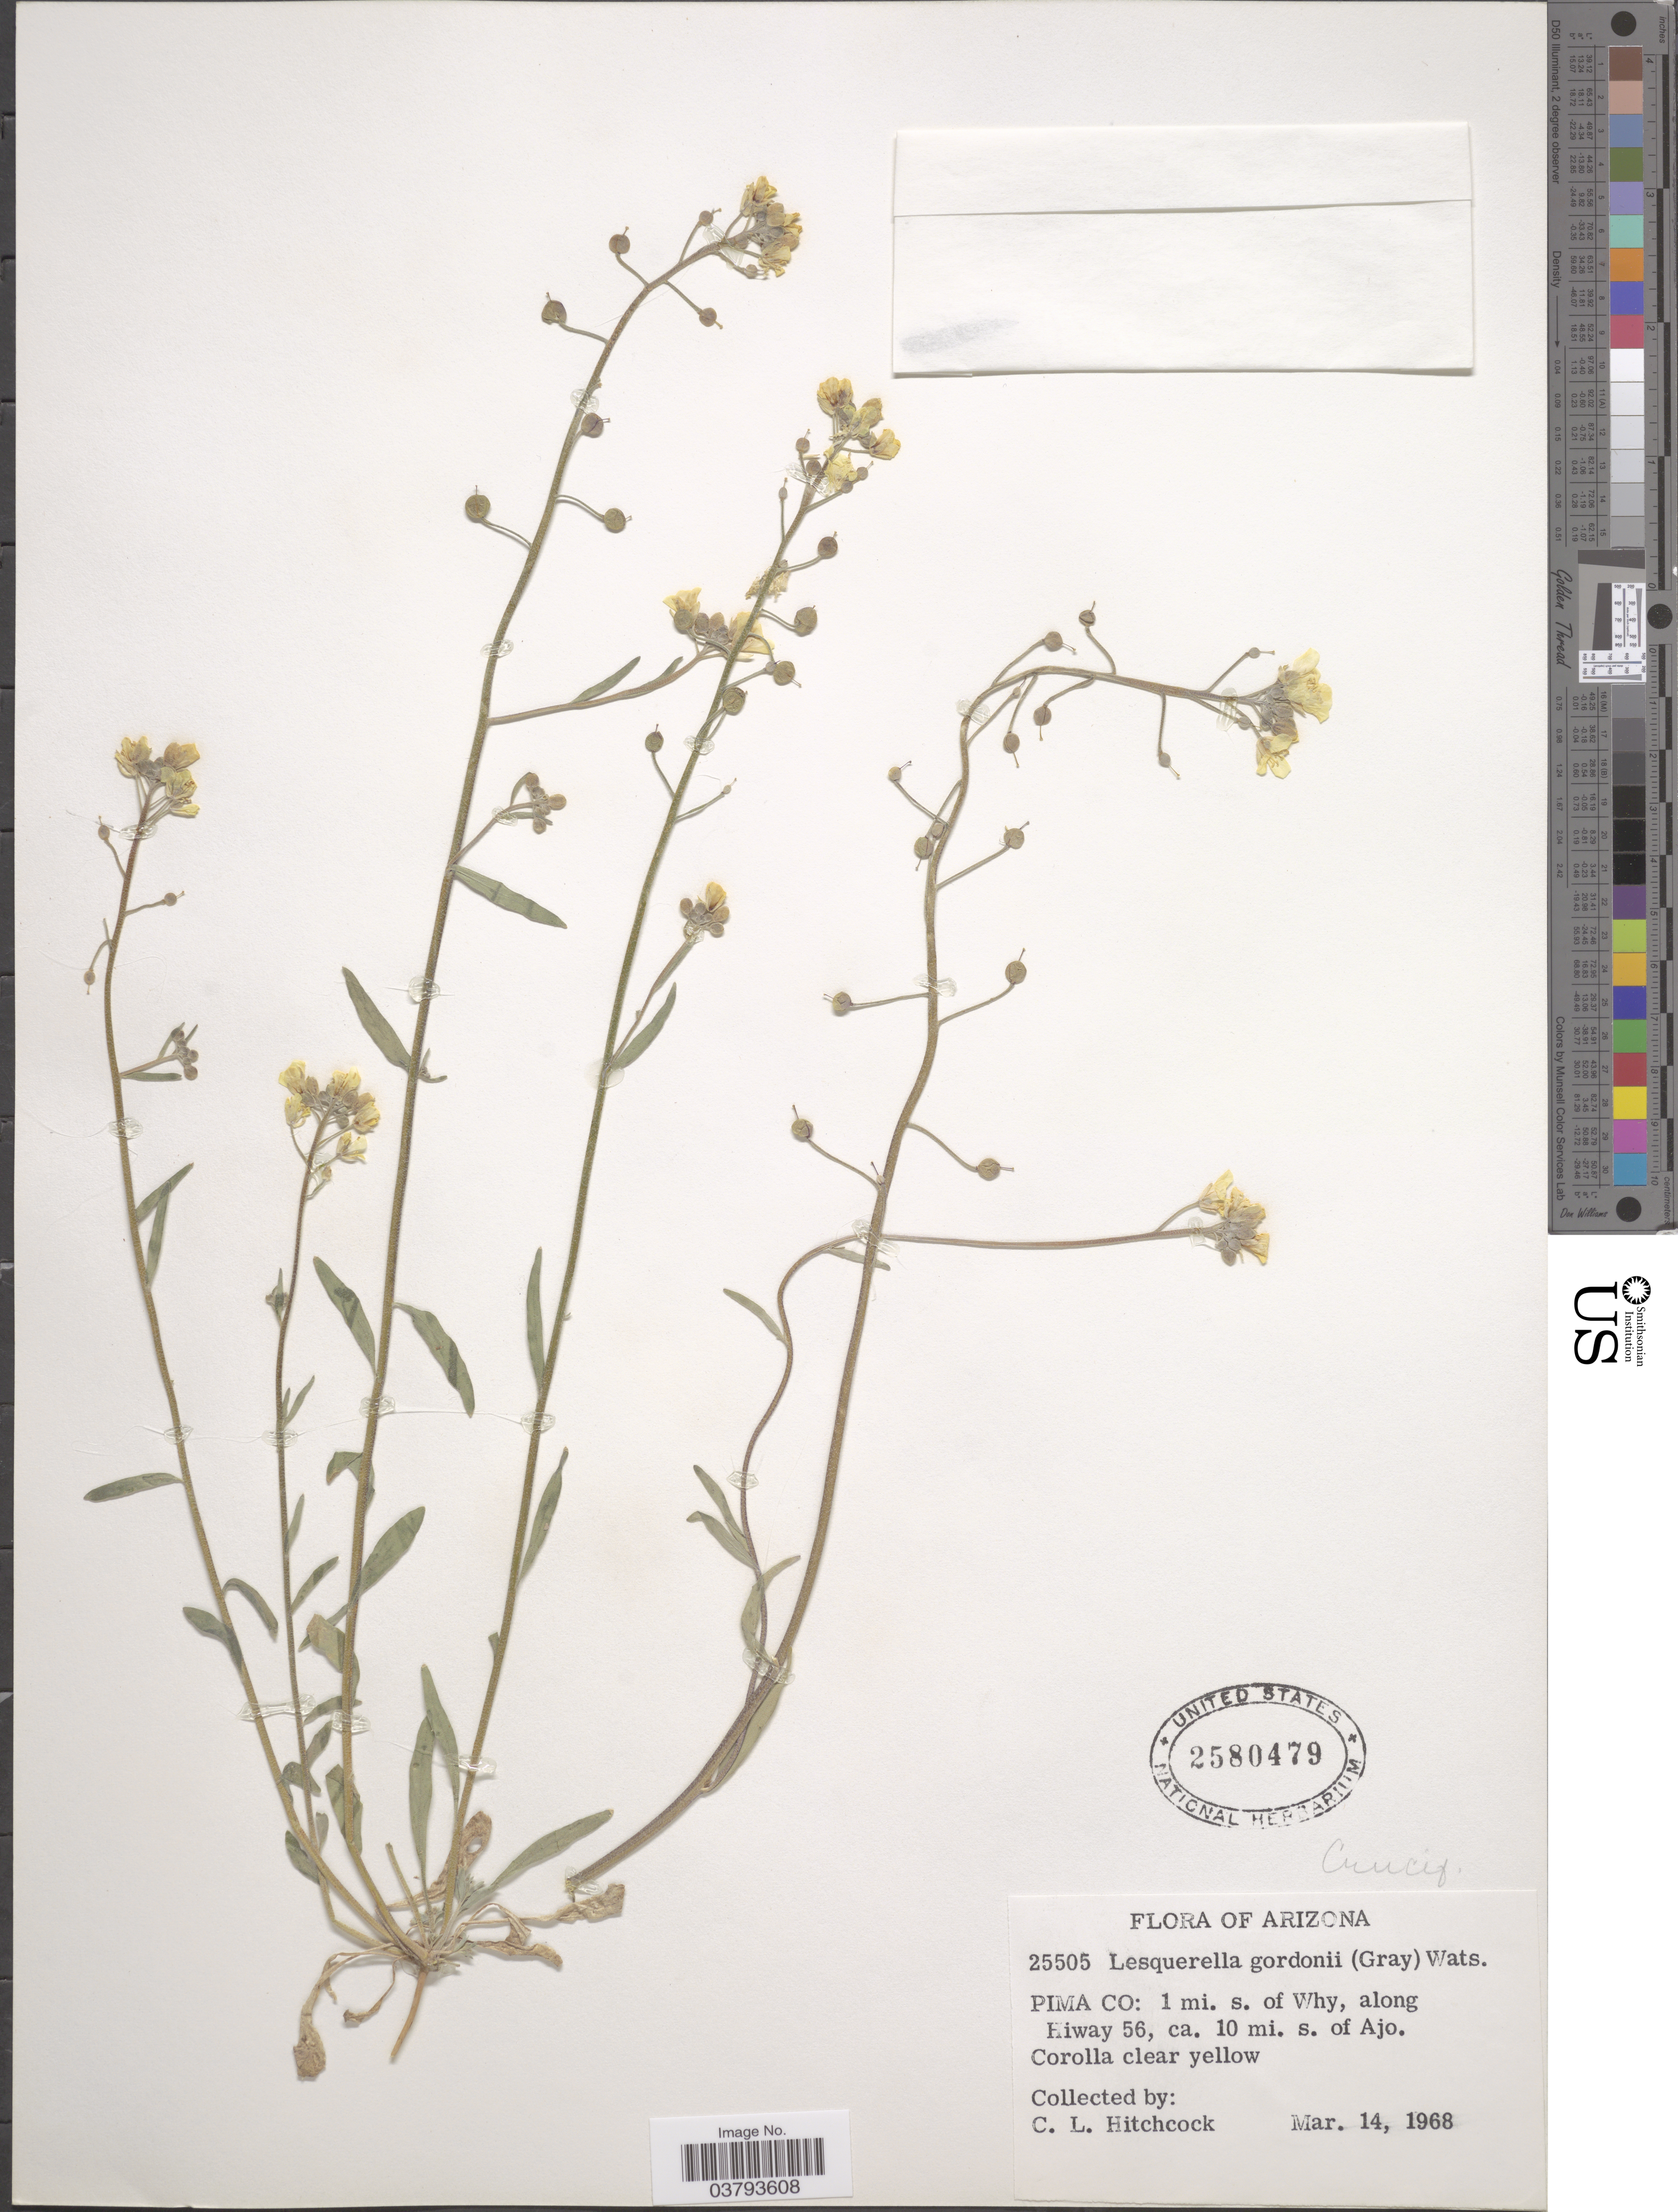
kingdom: Plantae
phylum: Tracheophyta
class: Magnoliopsida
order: Brassicales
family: Brassicaceae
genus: Lesquerella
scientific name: Lesquerella gordonii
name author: (A. Gray) S. Watson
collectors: C. L. Hitchcock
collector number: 25505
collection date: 1968-03-14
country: United States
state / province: Arizona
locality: Pima Co.: 1 mi. s. of Why, along Hiway 56, ca. 10mi. s. of Ajo.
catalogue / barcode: US 2580479